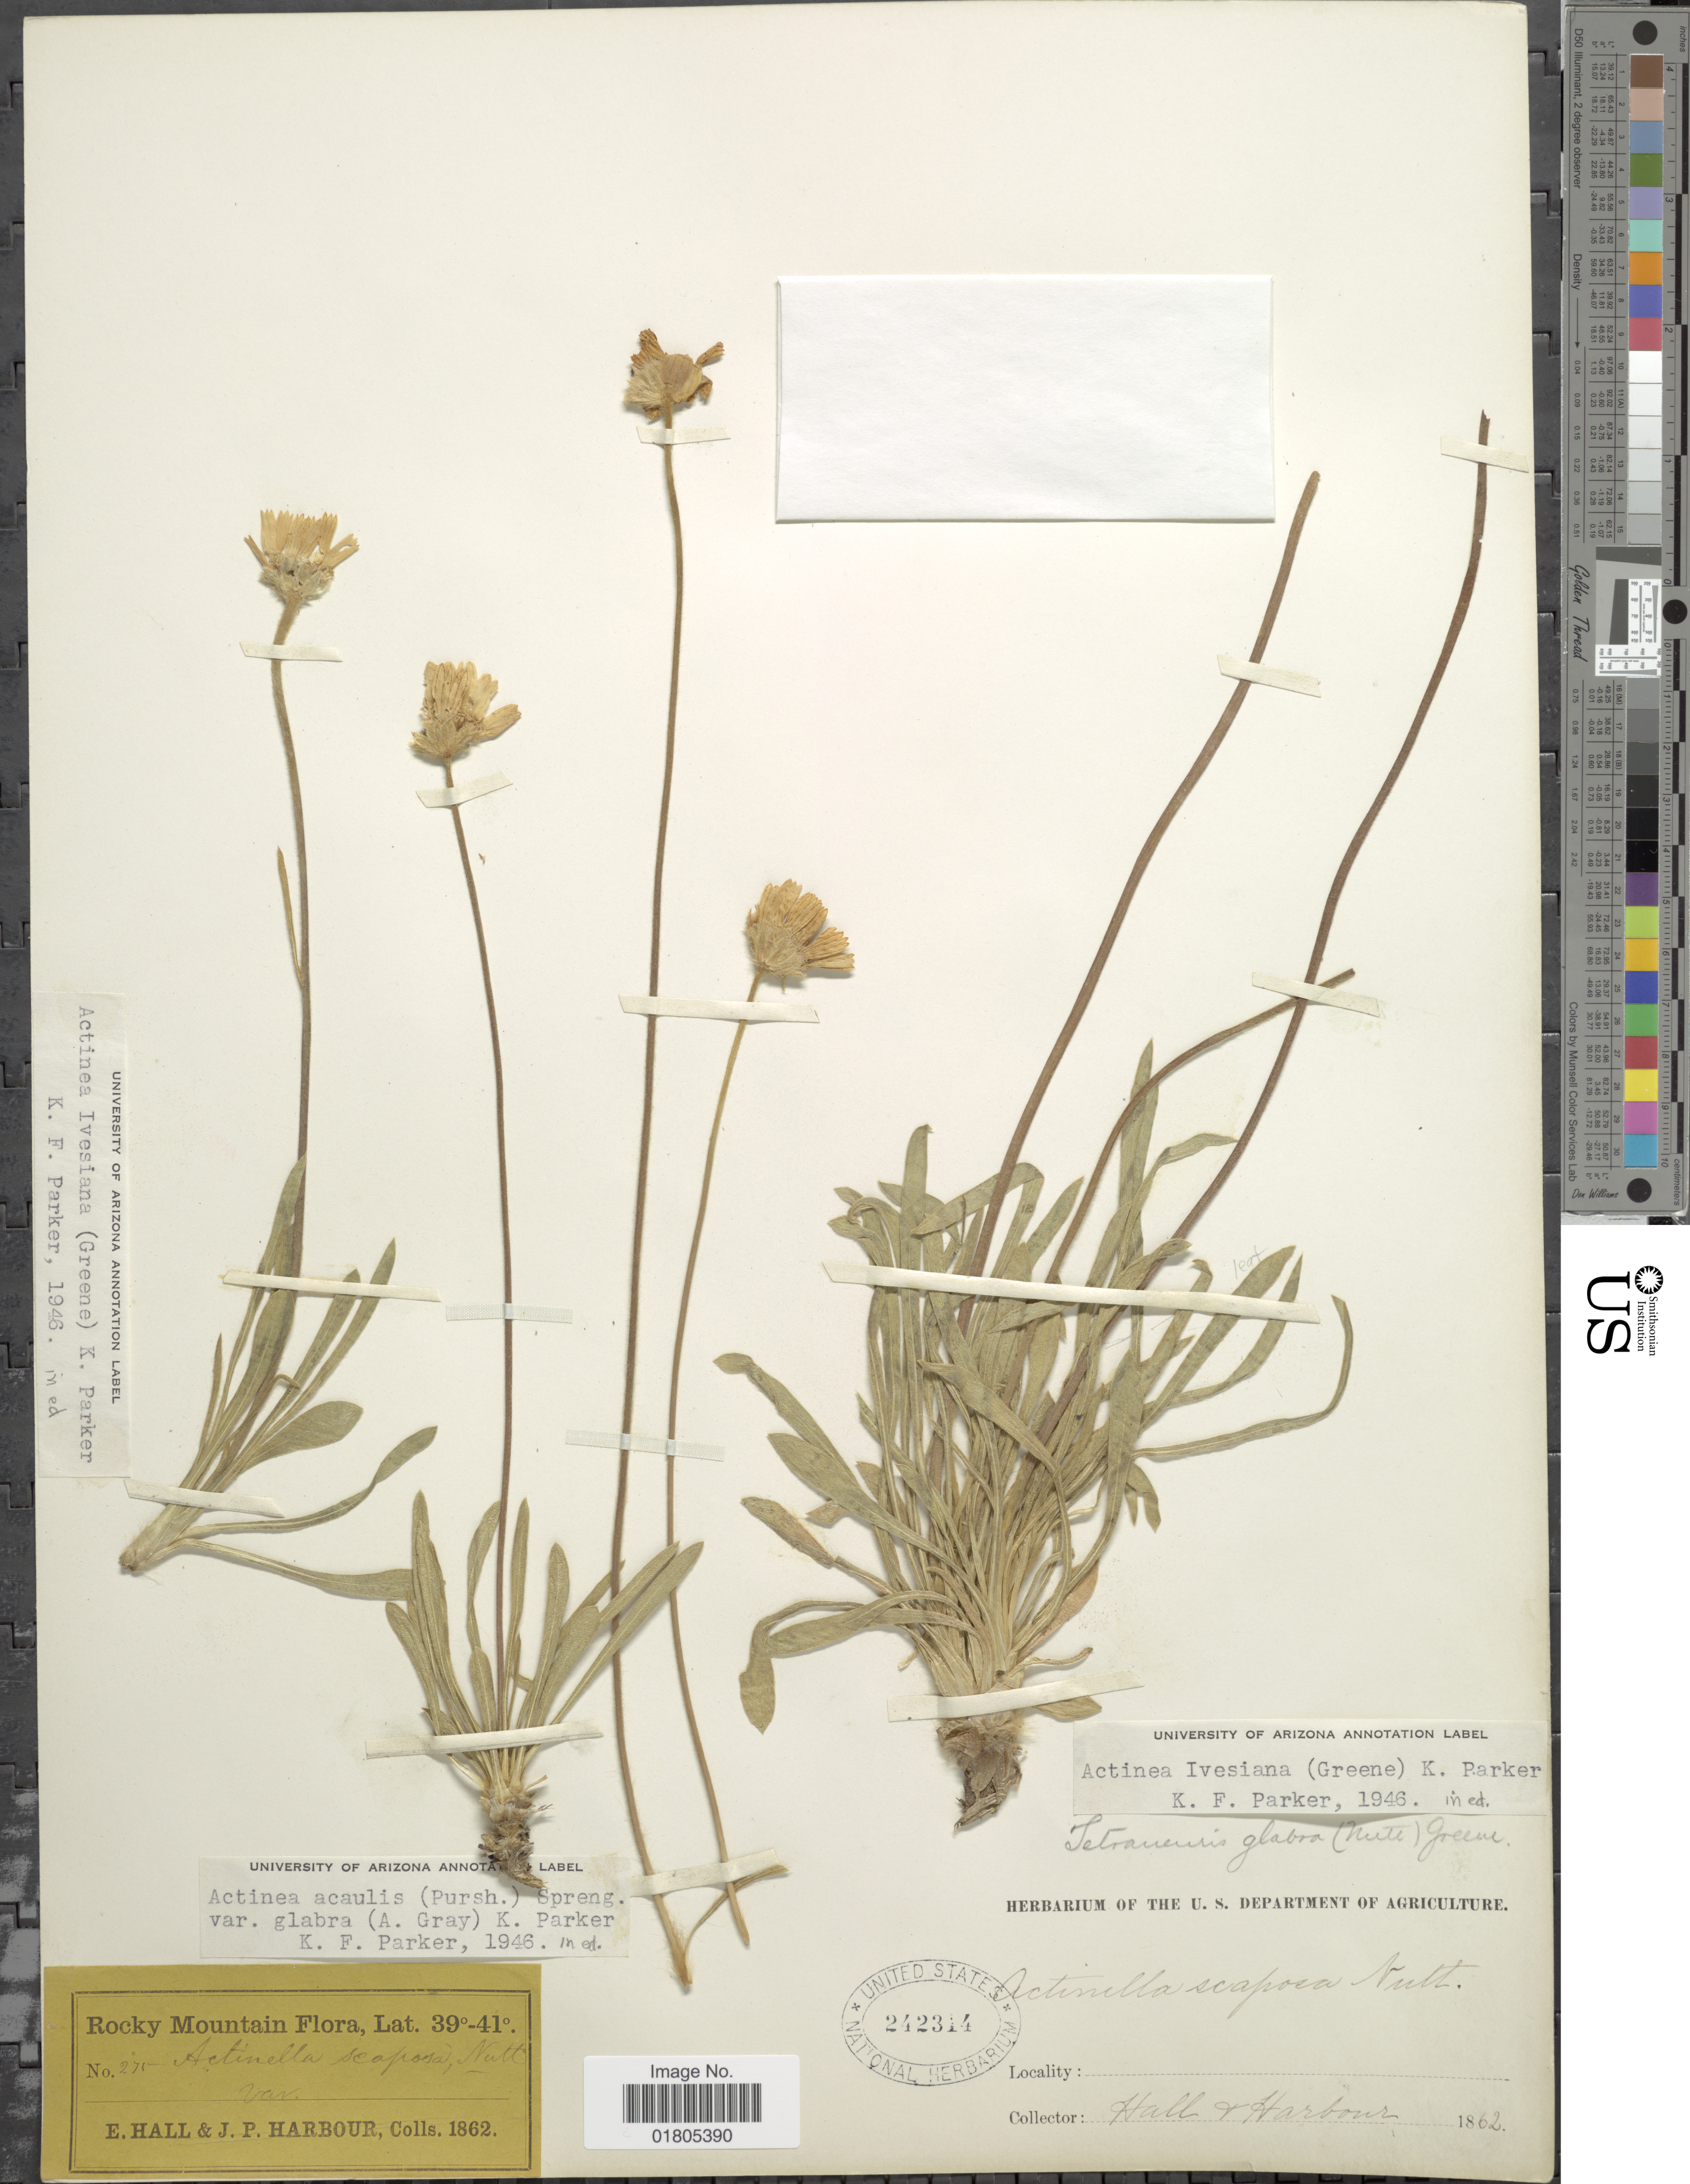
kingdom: Plantae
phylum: Tracheophyta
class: Magnoliopsida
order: Asterales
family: Asteraceae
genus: Actinea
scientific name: Actinea ivesiana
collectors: E. Hall & J. Harbour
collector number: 275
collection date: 1862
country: United States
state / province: Colorado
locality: Rocky Mtns.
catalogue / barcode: US 242314